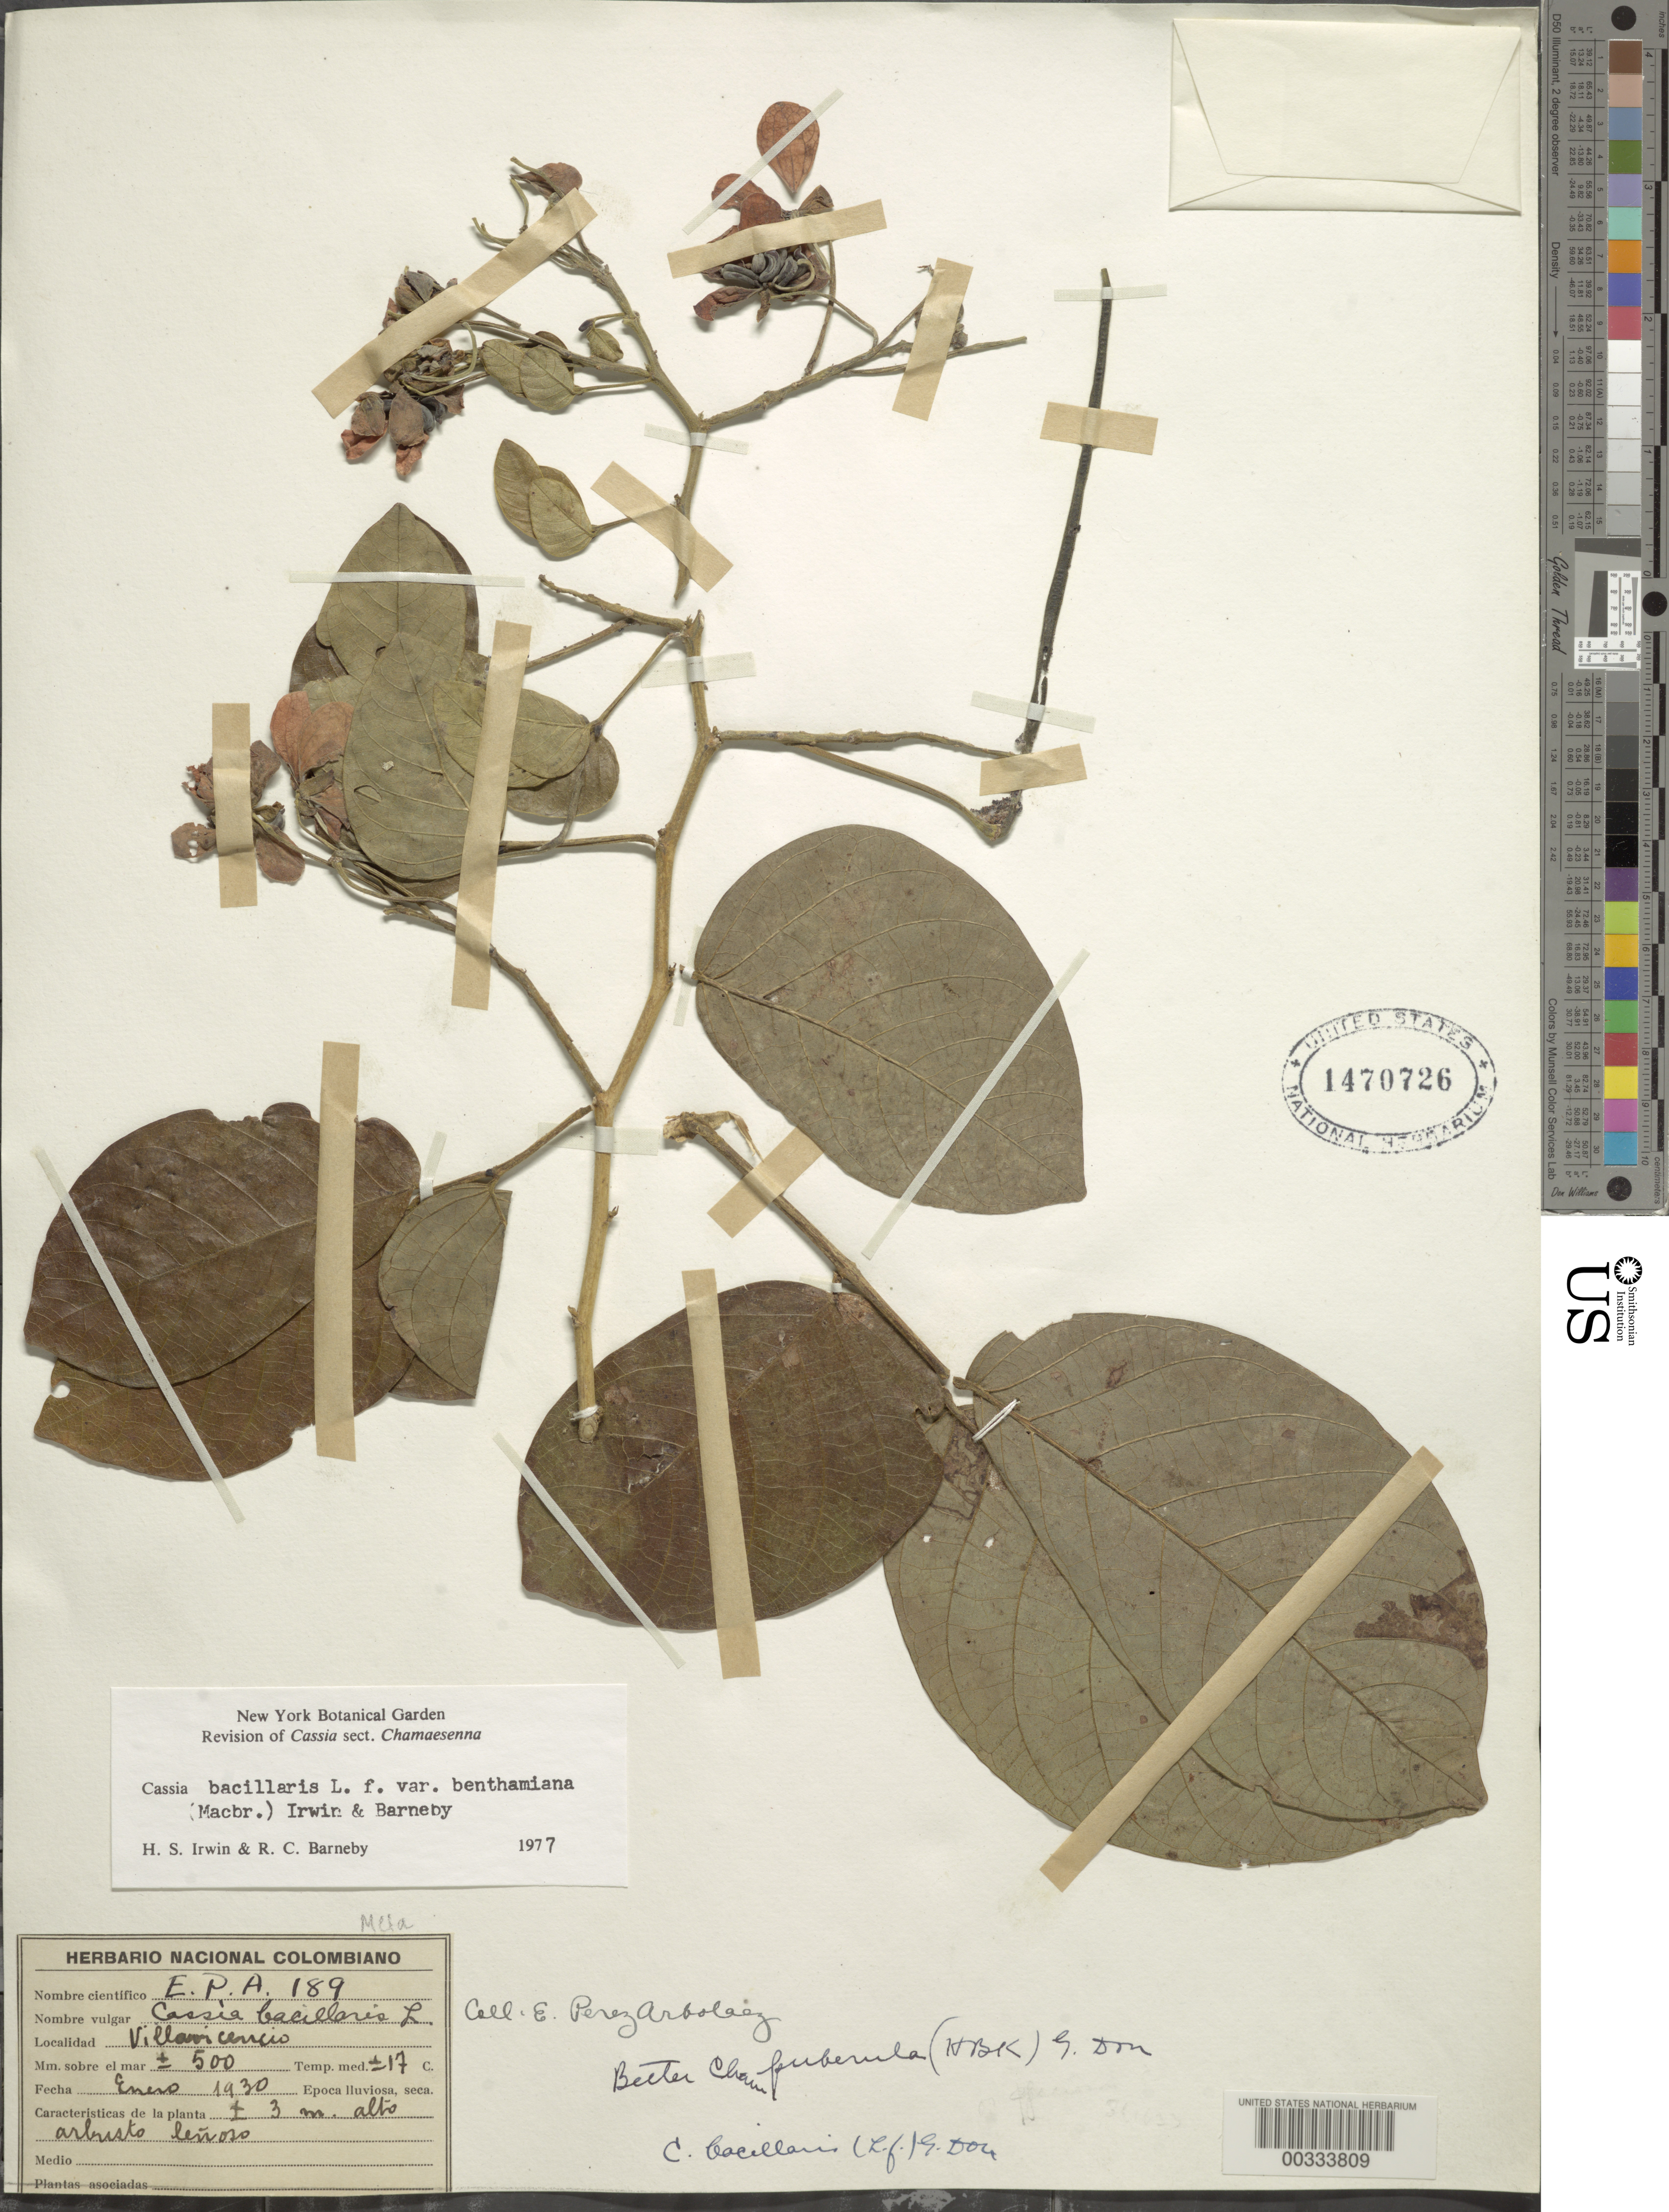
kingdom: Plantae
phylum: Tracheophyta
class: Magnoliopsida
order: Fabales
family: Fabaceae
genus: Senna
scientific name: Senna bacillaris var. benthamiana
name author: (J.F. Macbr.) H.S. Irwin & Barneby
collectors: E. Pérez Arbeláez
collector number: E.p.a. 189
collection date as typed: Jan 1930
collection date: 1930-01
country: Colombia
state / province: Meta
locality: Villa Vicencia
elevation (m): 500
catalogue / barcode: US 1470726